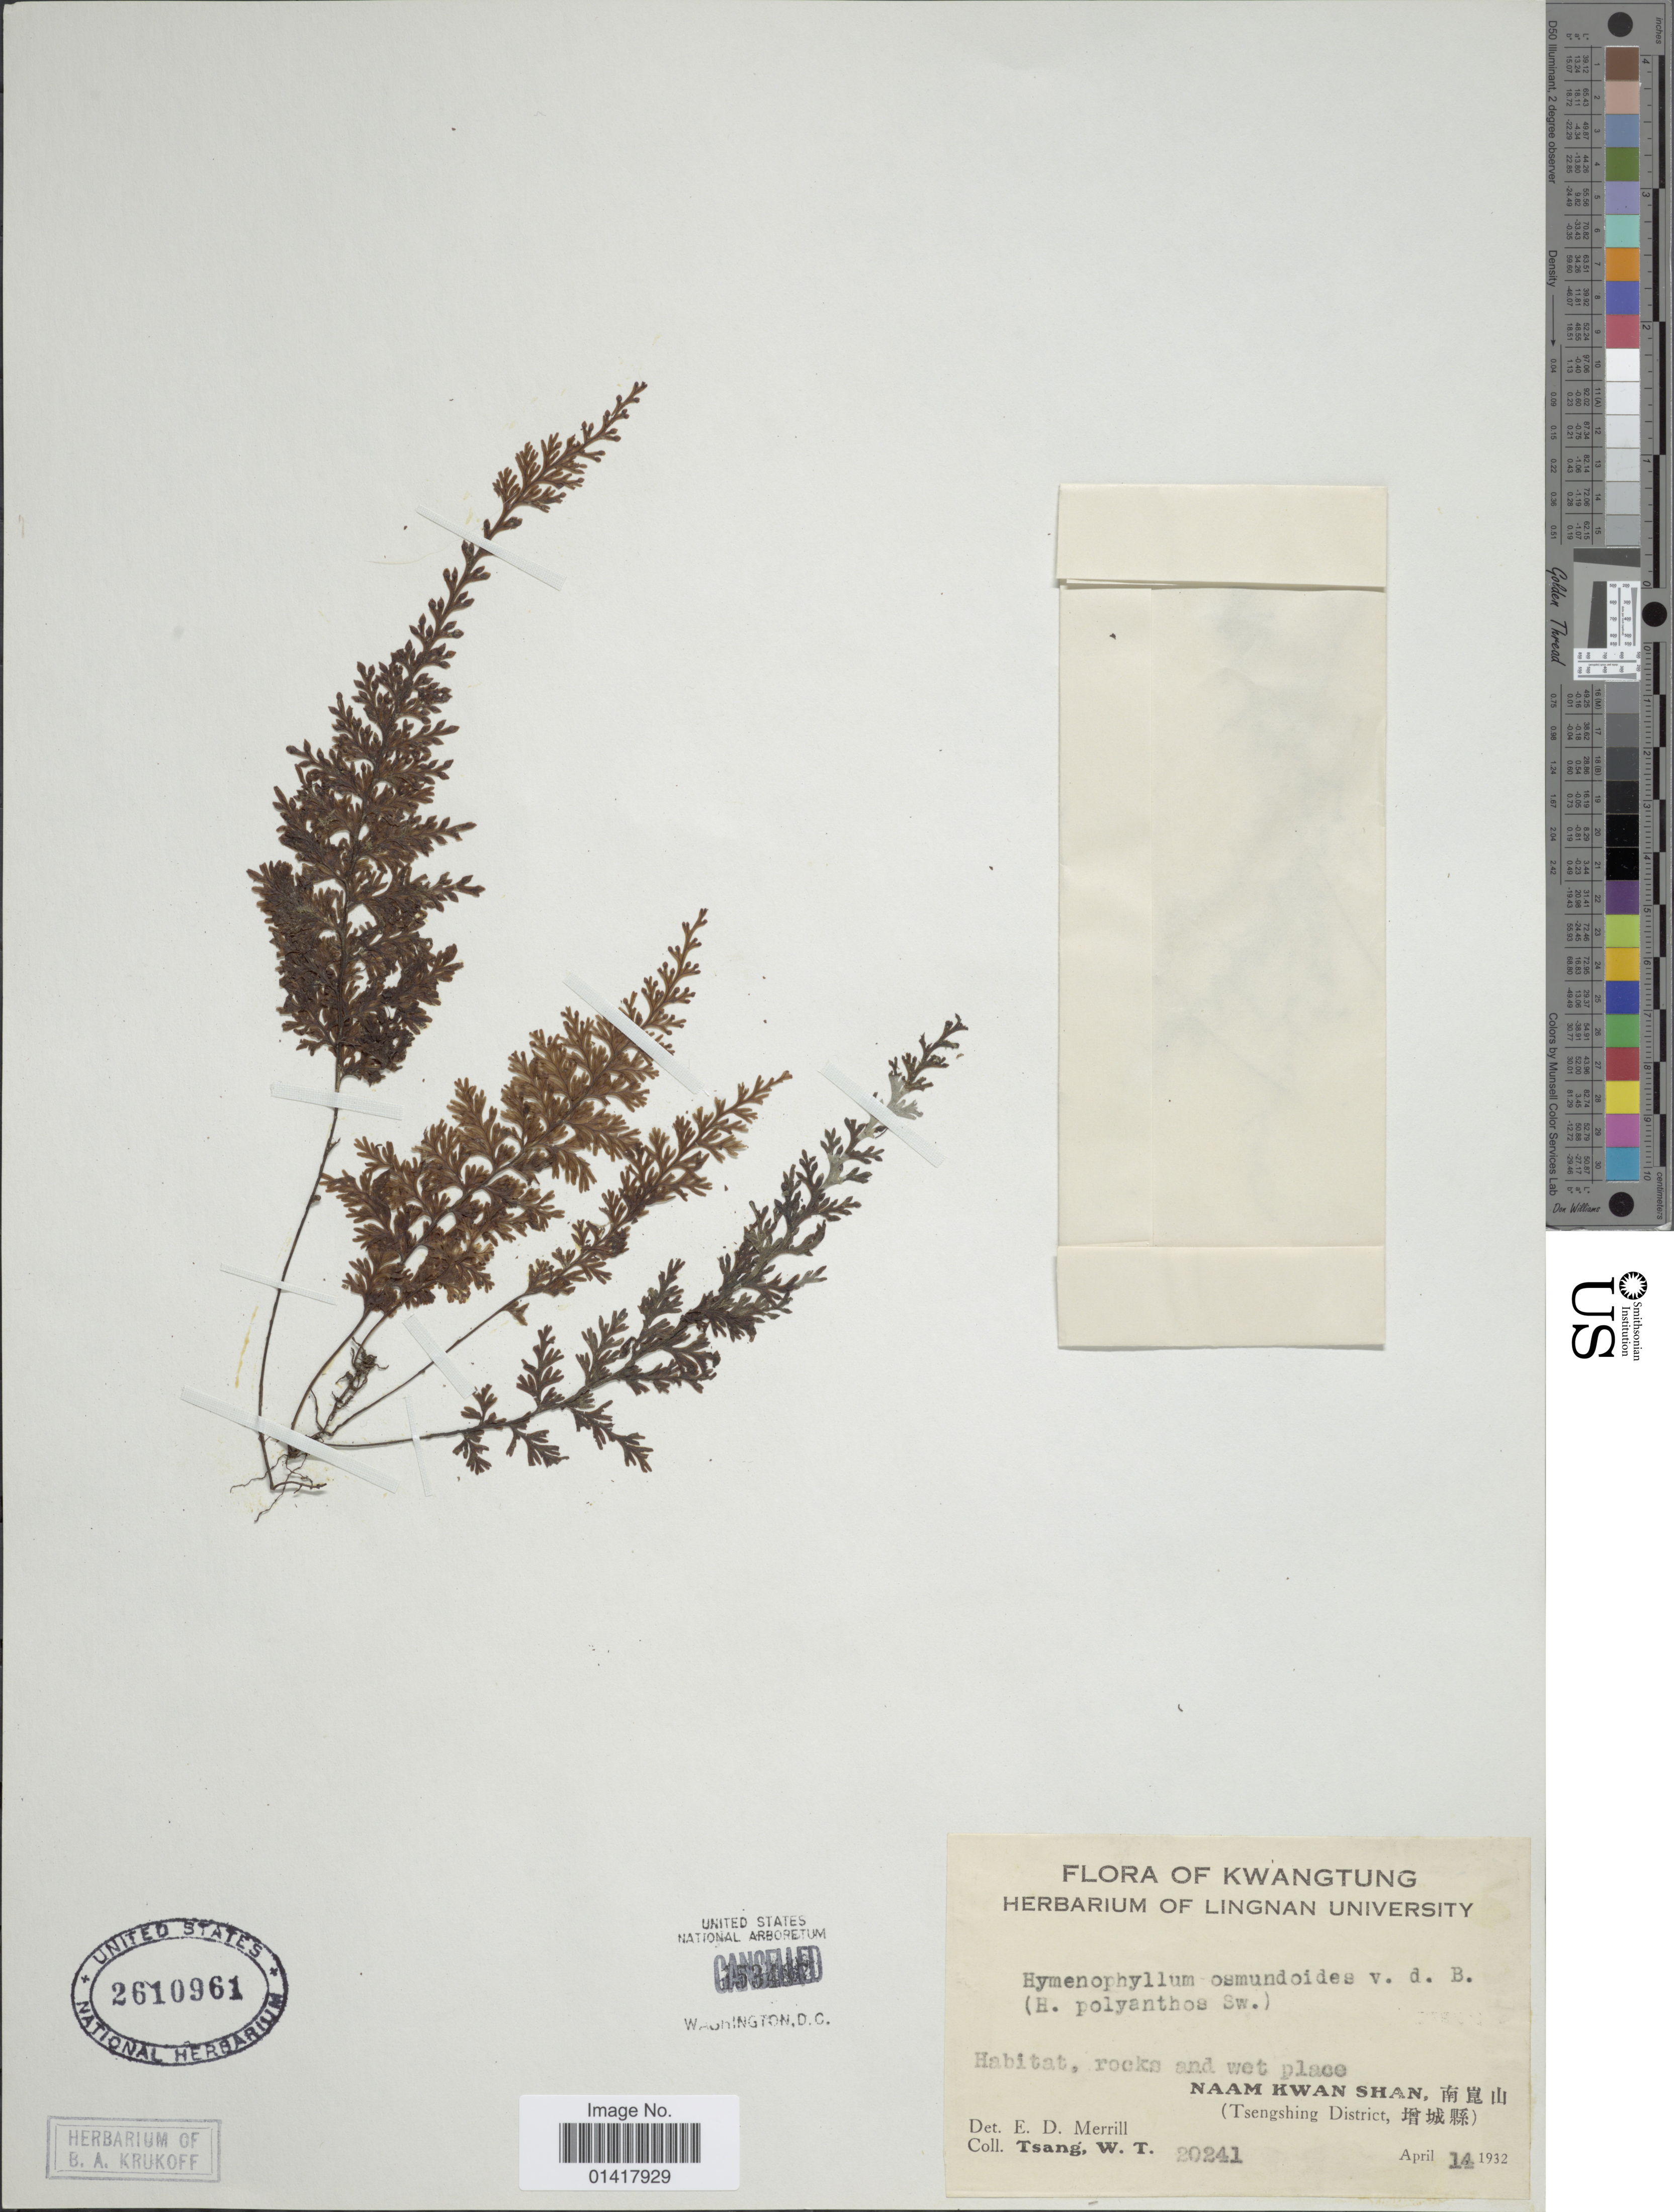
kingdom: Plantae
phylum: Tracheophyta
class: Polypodiopsida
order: Hymenophyllales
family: Hymenophyllaceae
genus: Hymenophyllum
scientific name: Hymenophyllum polyanthos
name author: (Sw.) Sw.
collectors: W. T. Tsang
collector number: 20241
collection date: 1932-04-14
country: China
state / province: Guangdong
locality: Naam Kwan Shan (Tsengshing District)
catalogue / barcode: US 2610961